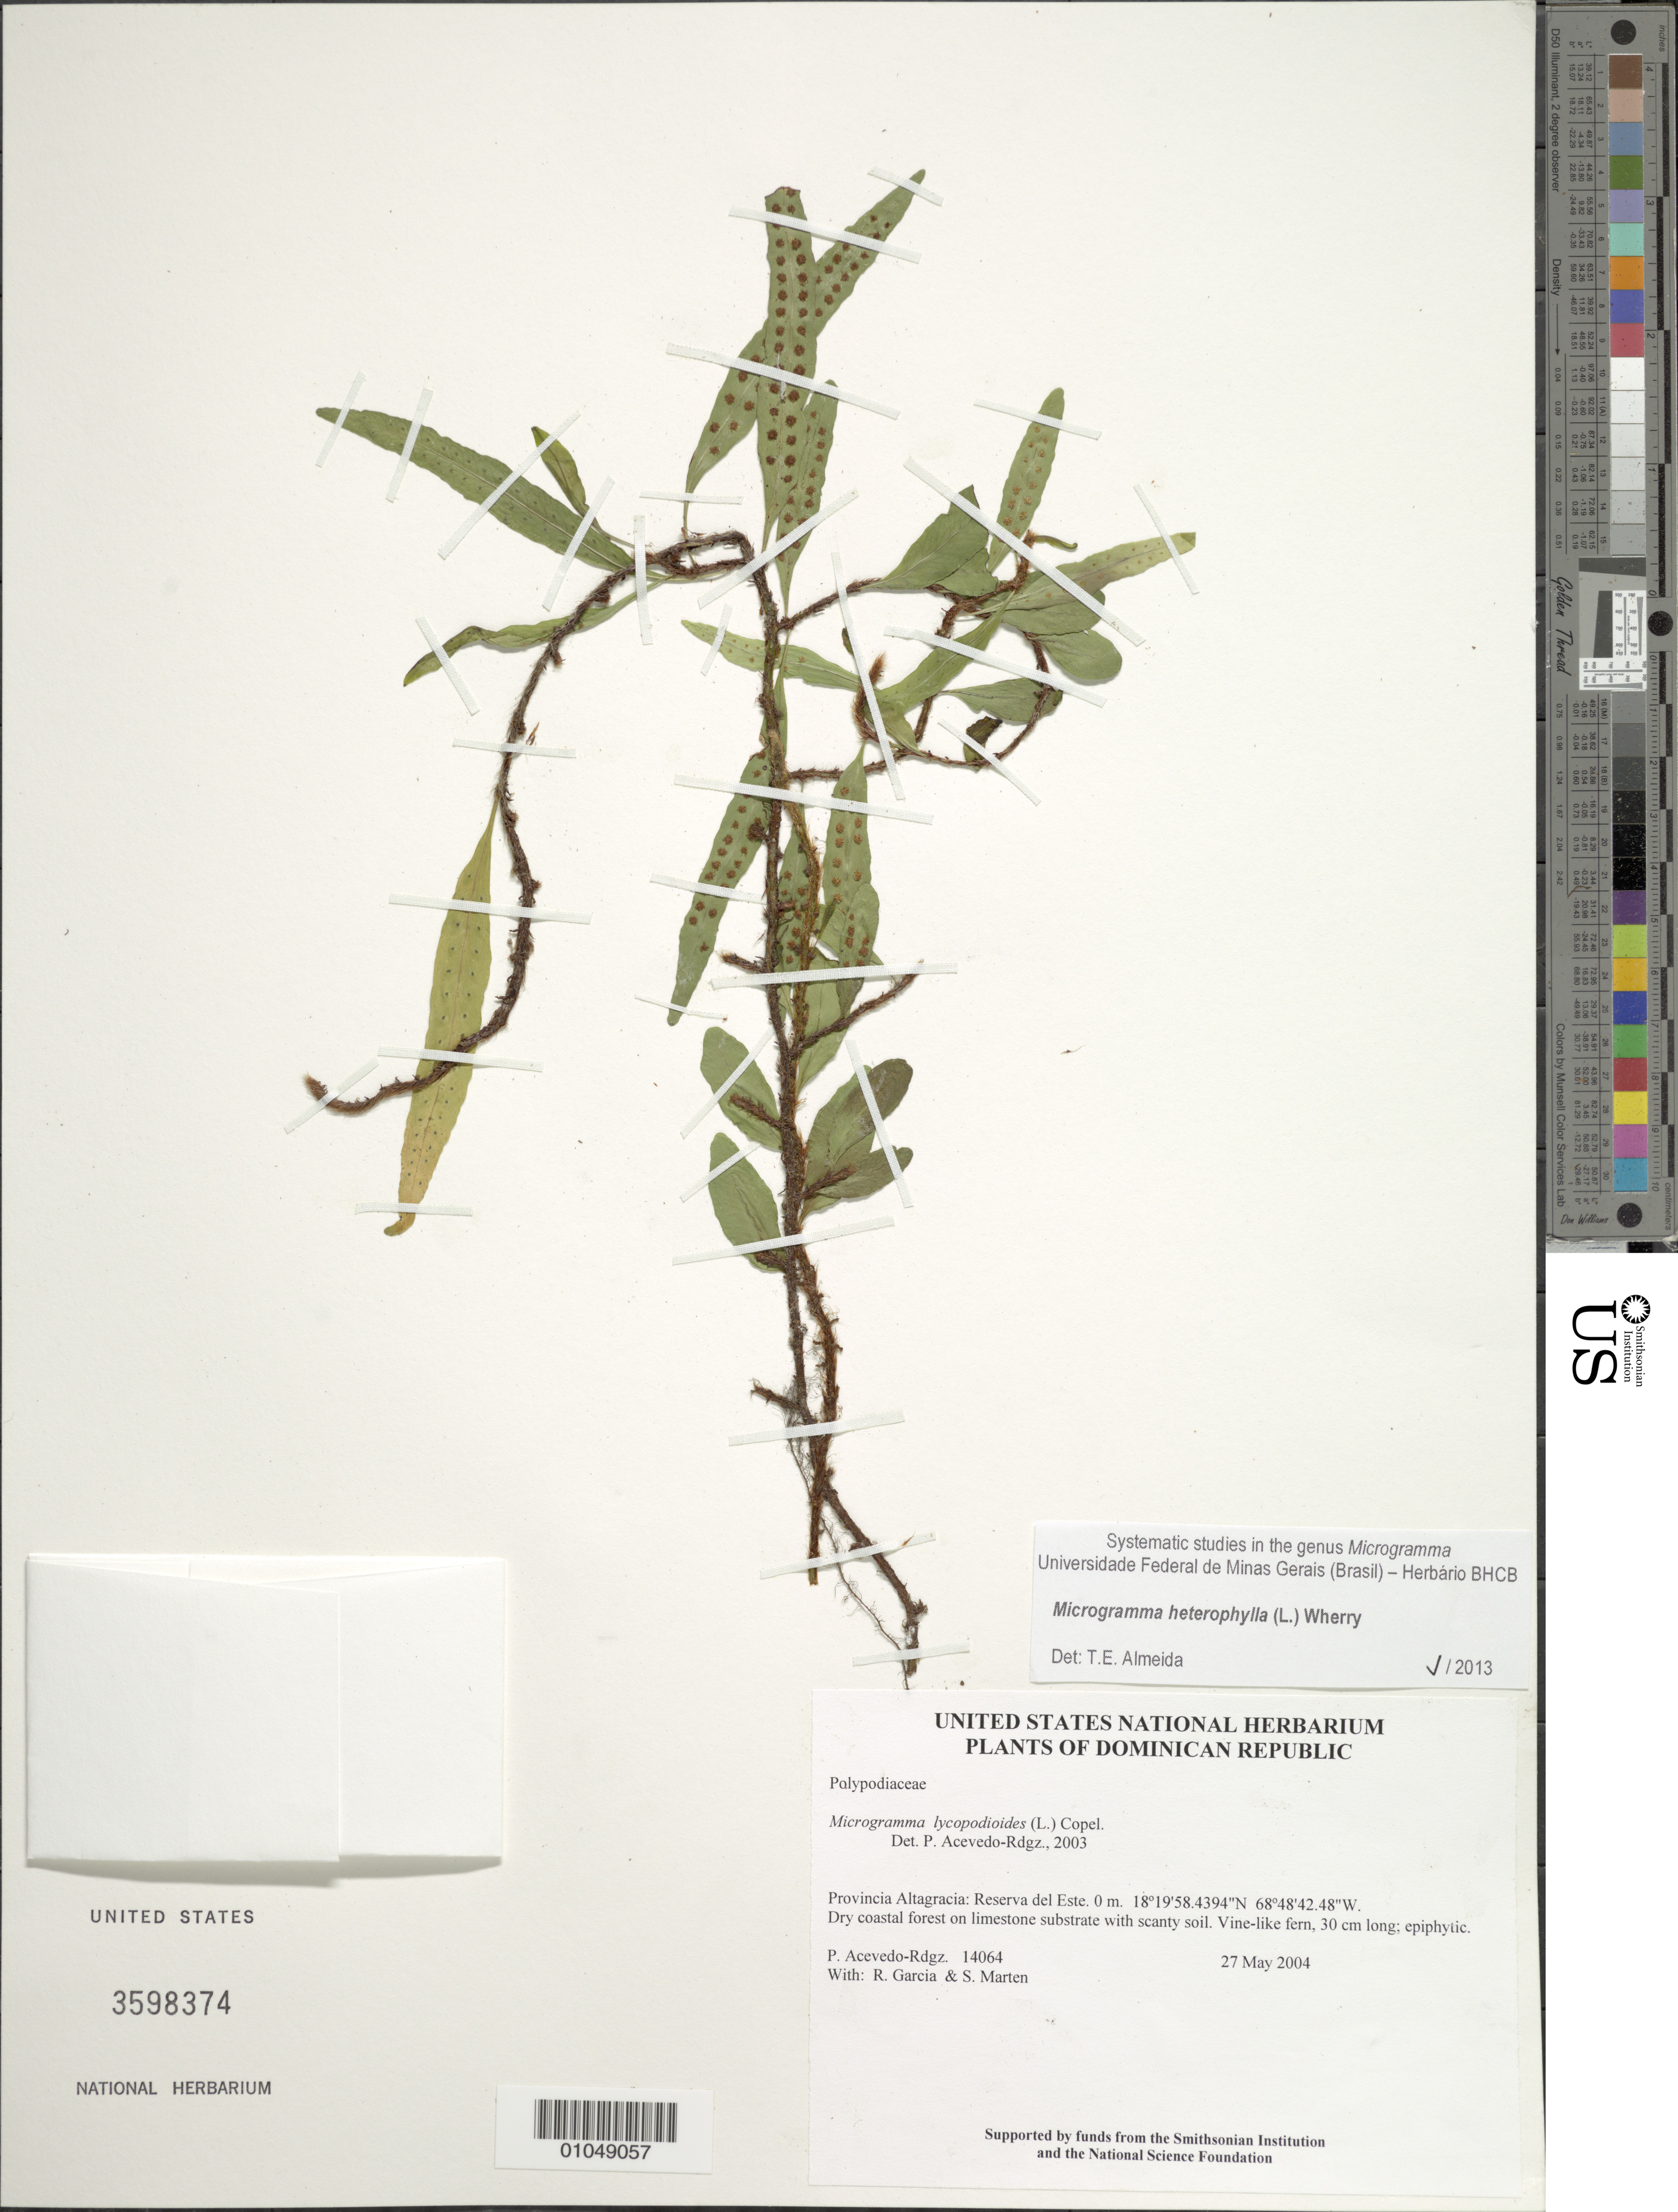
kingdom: Plantae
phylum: Tracheophyta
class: Polypodiopsida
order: Polypodiales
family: Polypodiaceae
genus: Microgramma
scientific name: Microgramma heterophylla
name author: (L.) Wherry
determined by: Almeida, T. E.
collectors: P. Acevedo-Rodr., R. G. García & S. Marten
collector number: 14064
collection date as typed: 27 May 2004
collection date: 2004-05-27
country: Dominican Republic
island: Hispaniola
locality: Provincia Altagracia: Reserva del Este.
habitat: Dry coastal forest on limestone substrate with scanty soil.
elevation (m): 0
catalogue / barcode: US 3598374